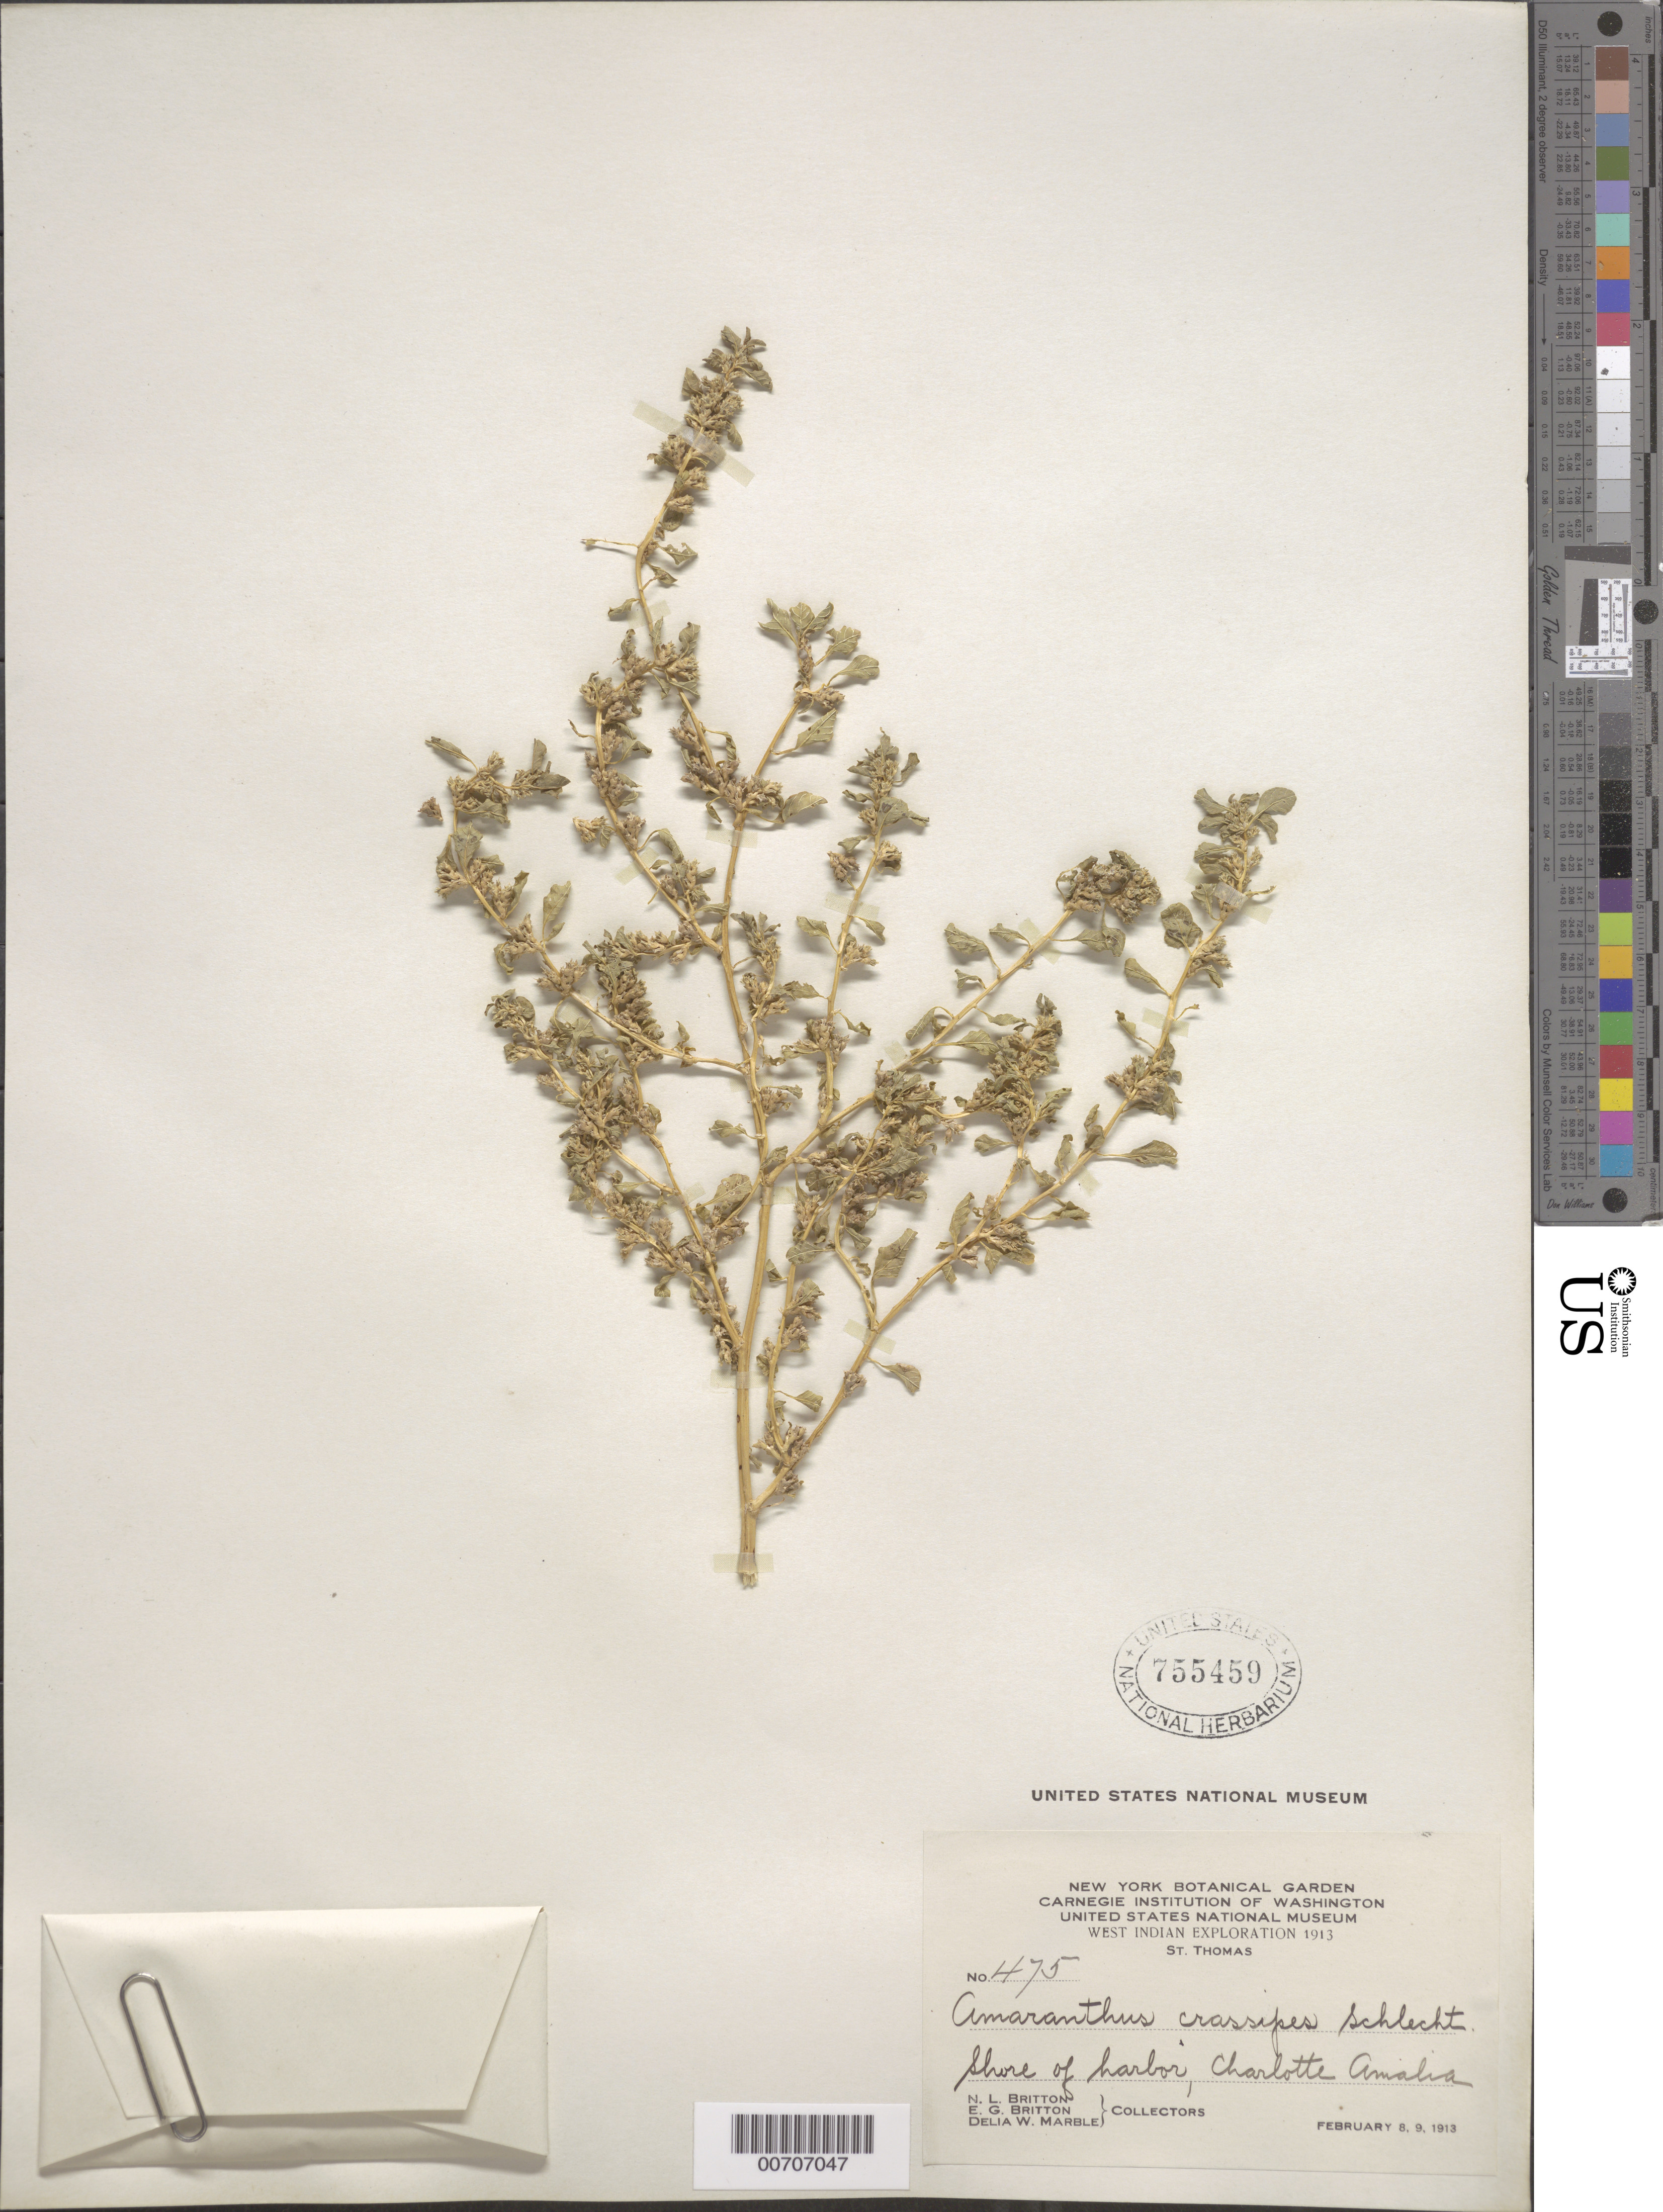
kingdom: Plantae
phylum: Tracheophyta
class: Magnoliopsida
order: Caryophyllales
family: Amaranthaceae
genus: Amaranthus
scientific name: Amaranthus crassipes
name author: Schltdl.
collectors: N. Britton, E. G. Britton & D. W. Marble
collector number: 475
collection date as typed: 08 Feb 1913 and 9 Feb 1913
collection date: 1913-02-08,1913-02-09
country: U.S. Virgin Islands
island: St. Thomas Island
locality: Charlotte Amalia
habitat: Shore of harbor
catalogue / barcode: US 755459